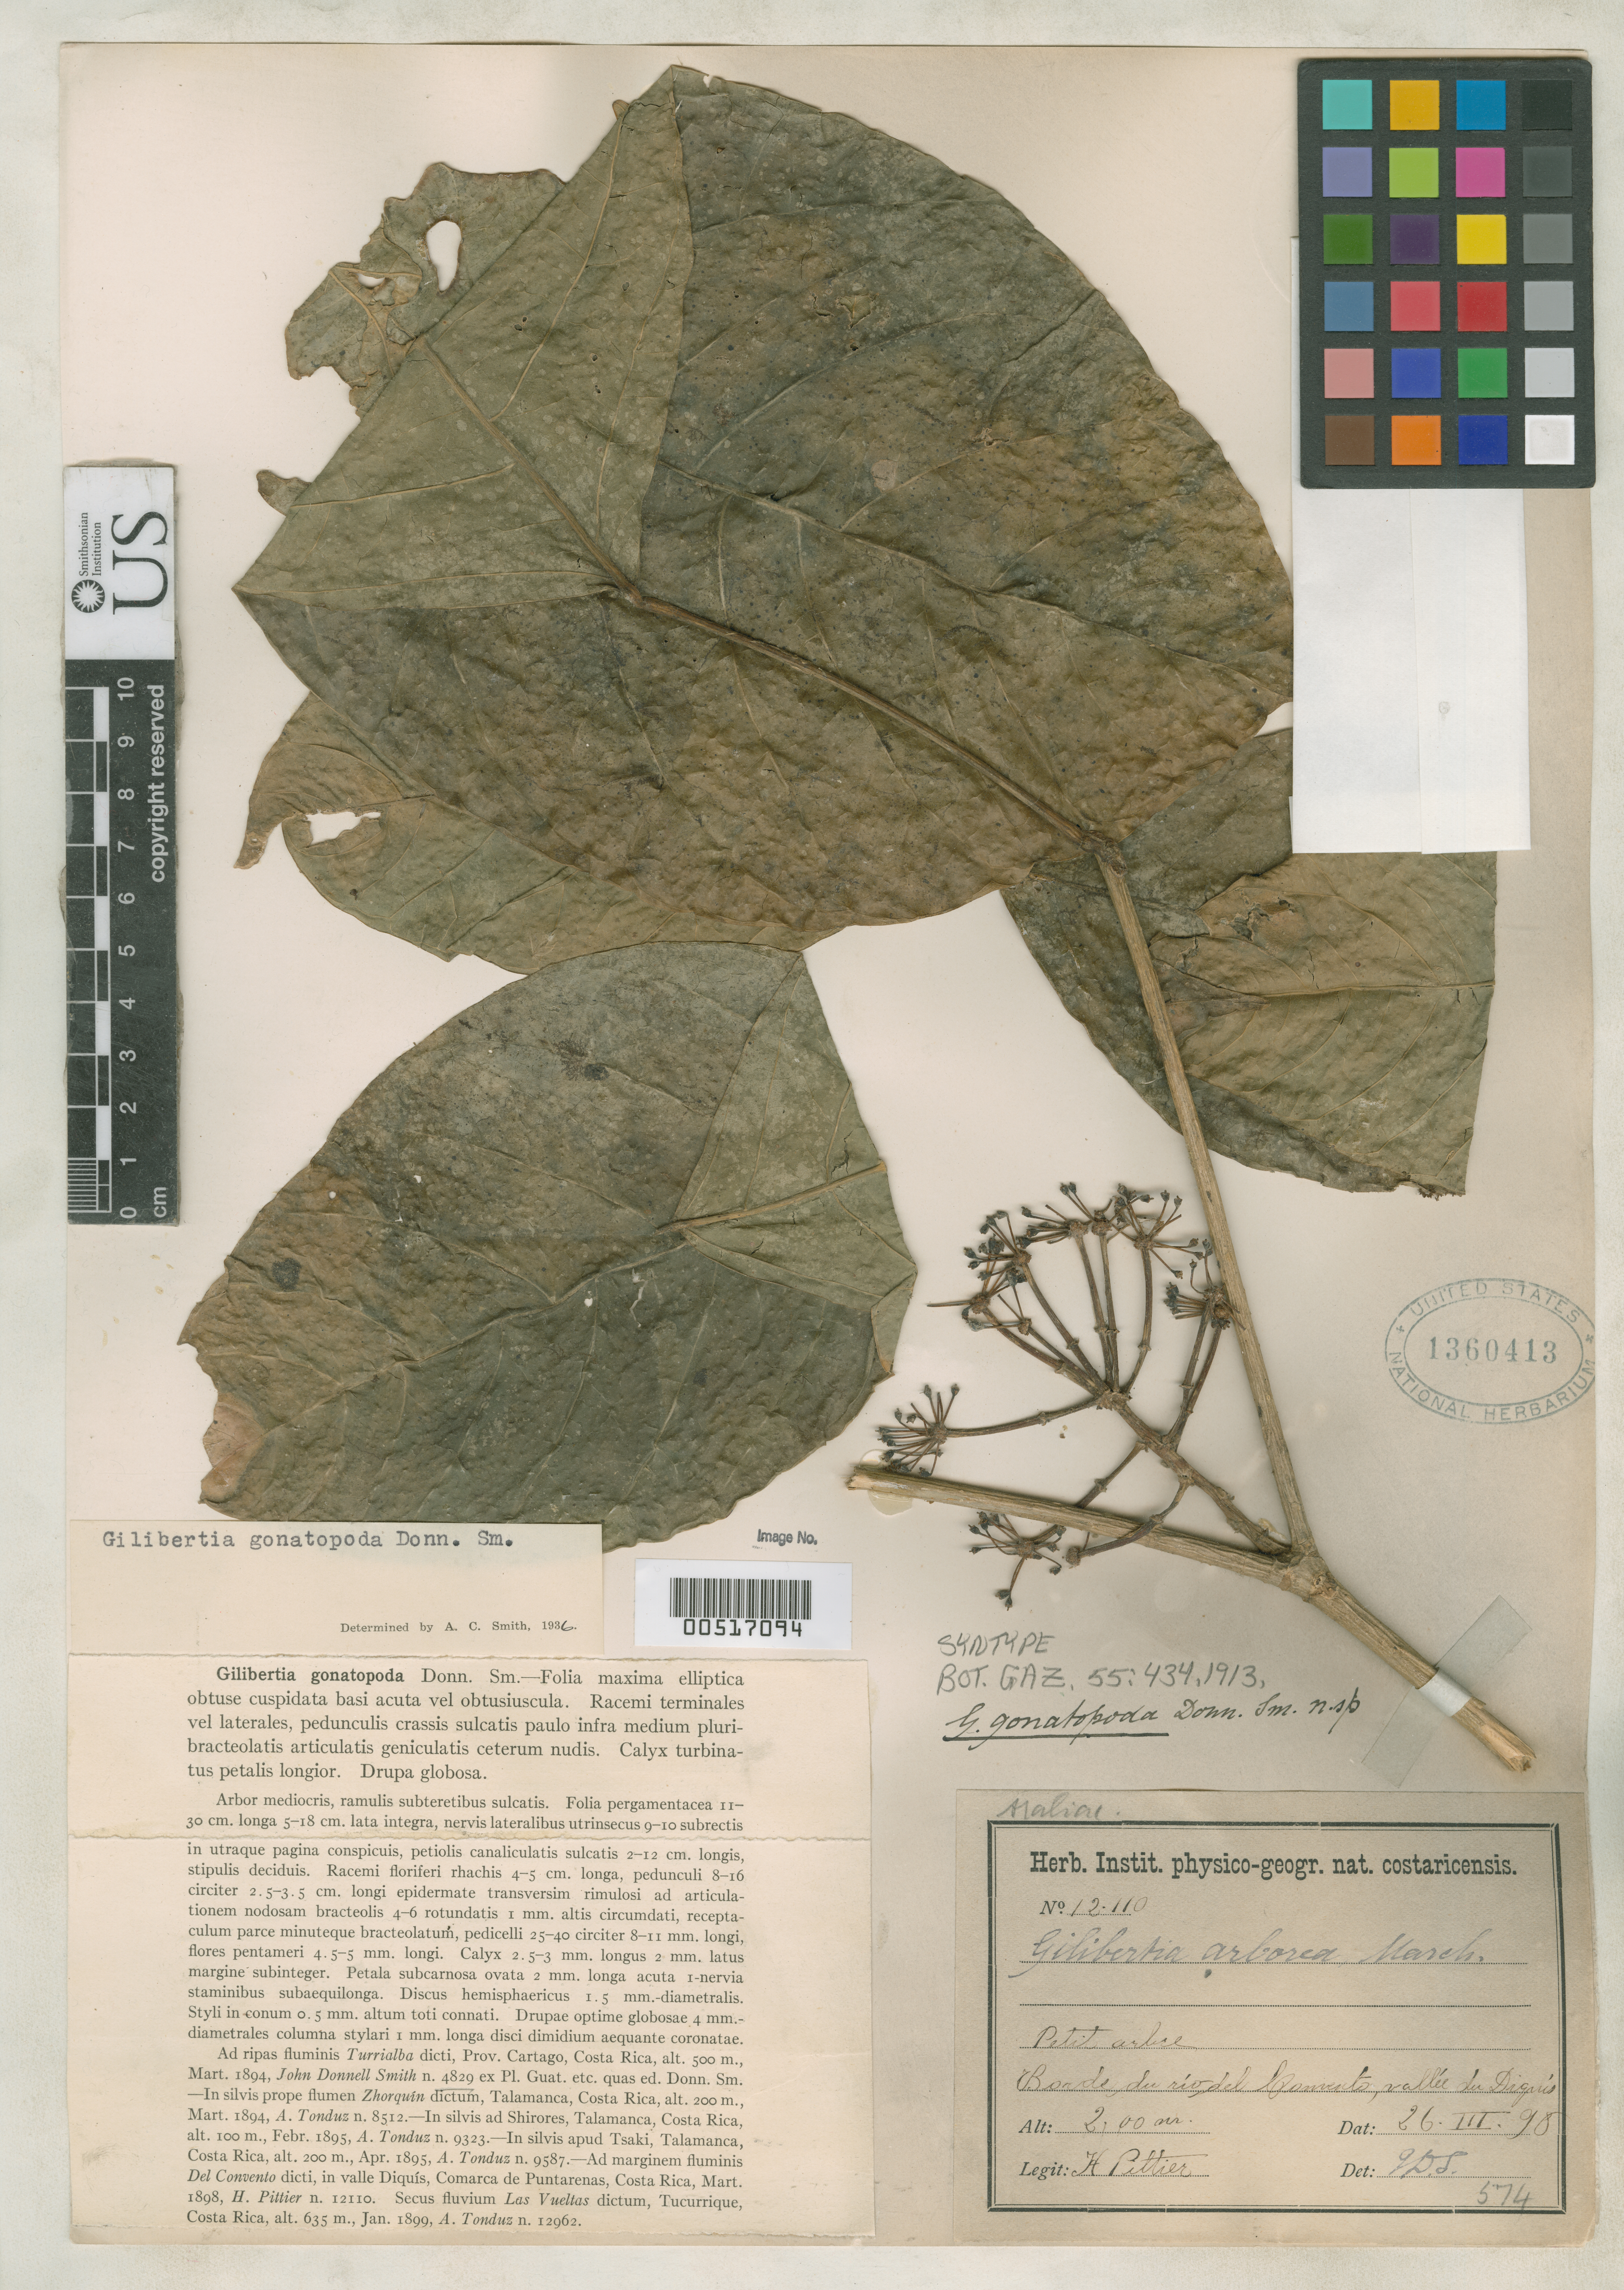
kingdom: Plantae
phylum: Tracheophyta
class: Magnoliopsida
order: Apiales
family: Araliaceae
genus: Gilibertia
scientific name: Gilibertia gonatopoda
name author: Donn. Sm.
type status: Syntype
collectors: H. F. Pittier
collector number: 12110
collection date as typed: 26 Mar 1898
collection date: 1898-03-26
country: Costa Rica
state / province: Puntarenas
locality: Bords du Rio del Convento, Vallee Dudiquis.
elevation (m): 200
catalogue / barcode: US 1360413